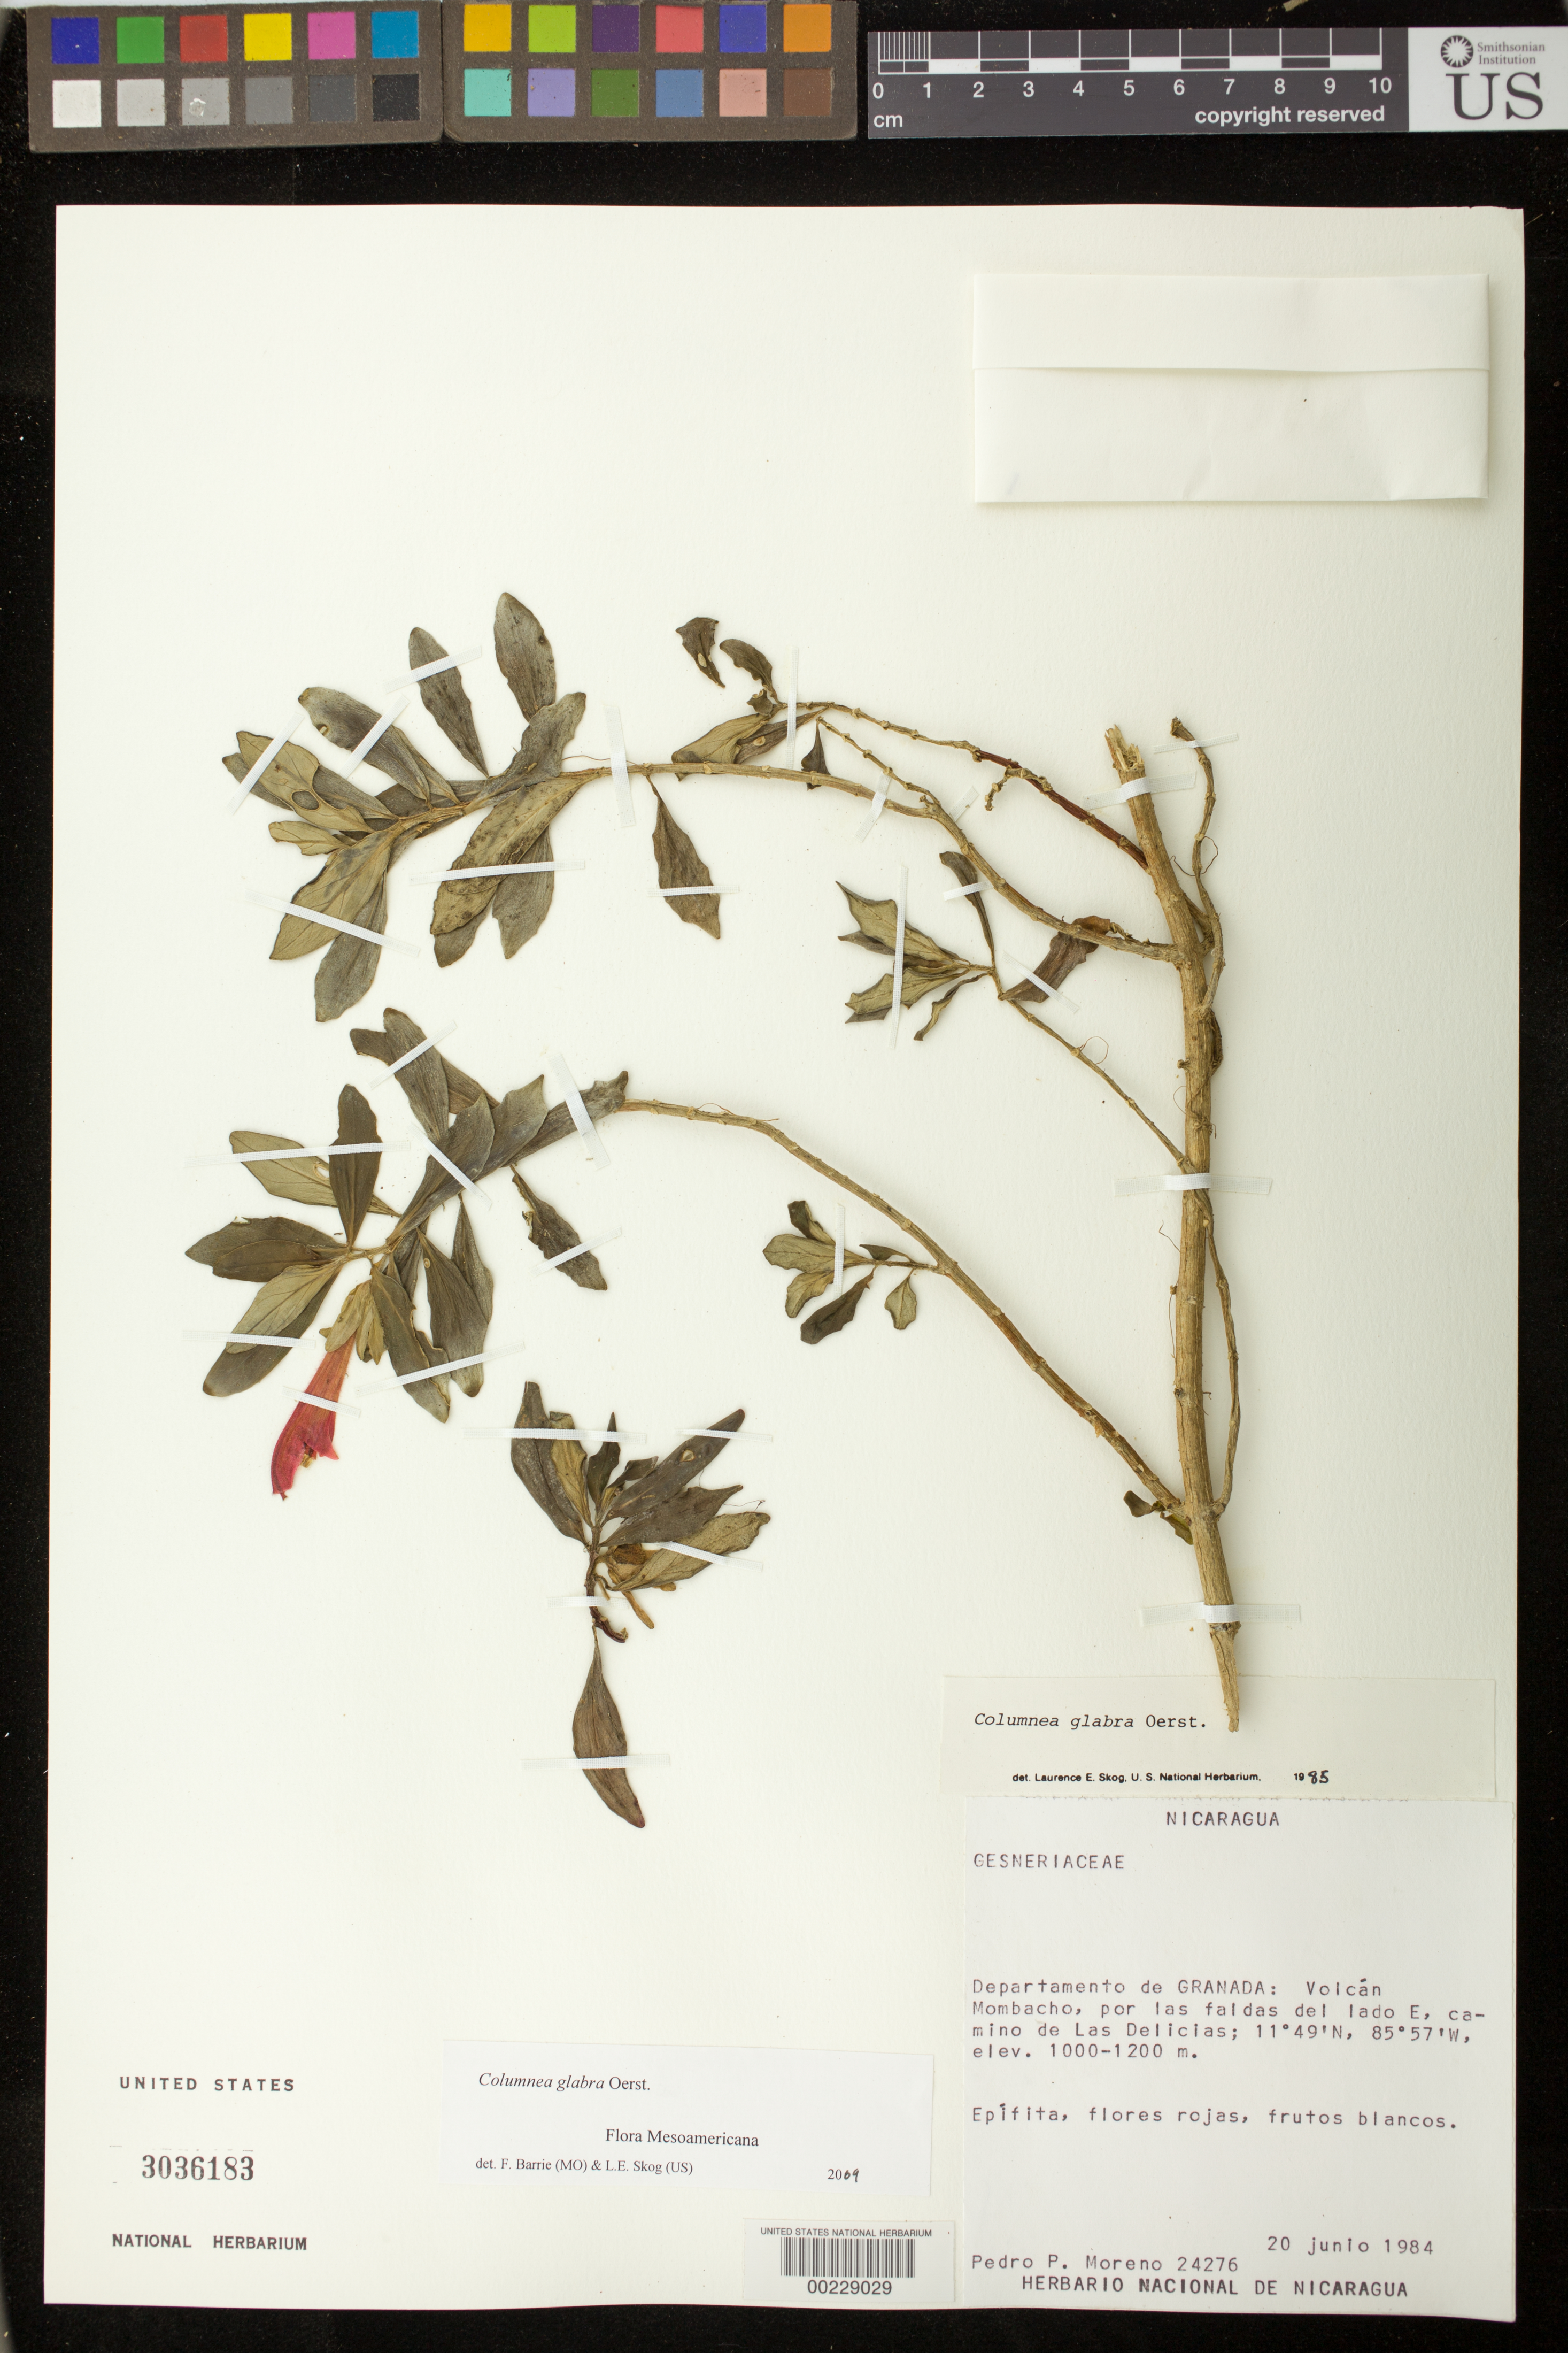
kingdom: Plantae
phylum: Tracheophyta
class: Magnoliopsida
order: Lamiales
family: Gesneriaceae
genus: Columnea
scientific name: Columnea glabra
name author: Oerst.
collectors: P. Moreno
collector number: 24276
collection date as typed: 20 Jun 1984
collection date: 1984-06-20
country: Nicaragua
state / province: Granada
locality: Volcan Mombacho, by foothills of east side, rd from Las Delicias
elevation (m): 1000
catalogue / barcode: US 3036183